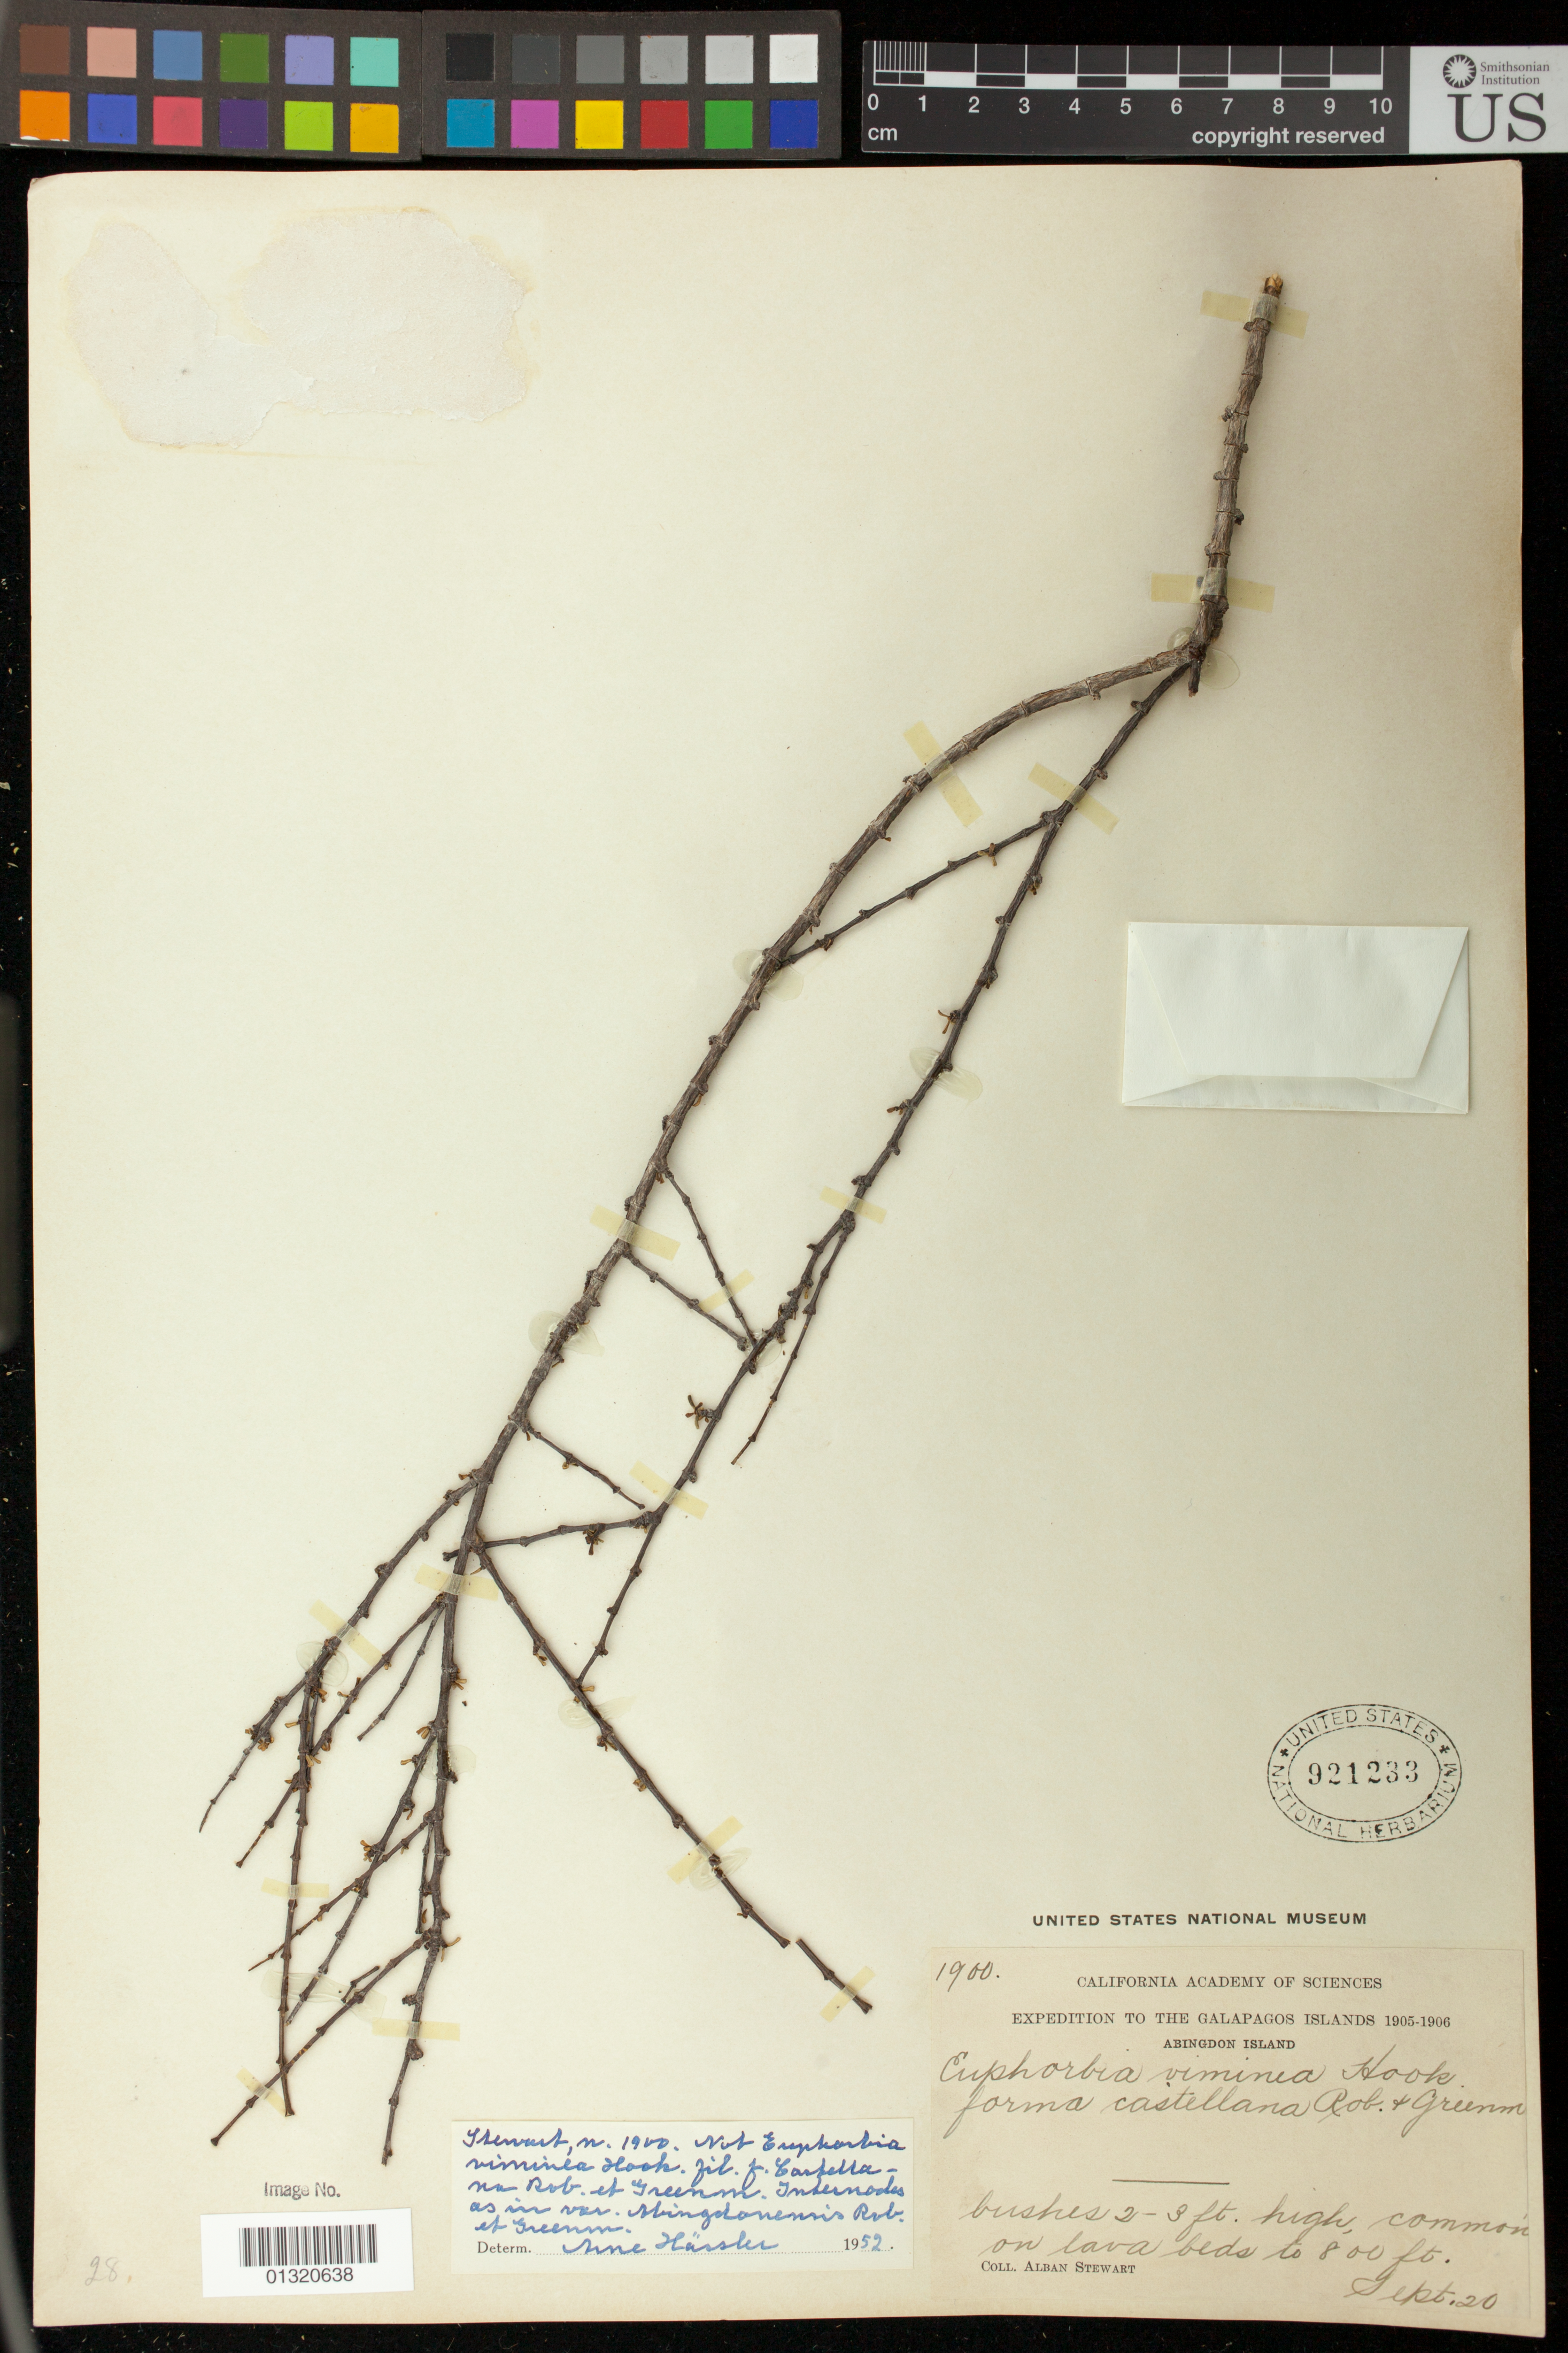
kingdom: Plantae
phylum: Tracheophyta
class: Magnoliopsida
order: Malpighiales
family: Euphorbiaceae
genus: Euphorbia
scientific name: Euphorbia viminea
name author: Hook. f.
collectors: A. Stewart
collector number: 1900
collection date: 1905-09-20 or 1906-09-20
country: Ecuador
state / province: Colón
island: Pinta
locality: Abingdon Island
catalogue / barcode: US 921233